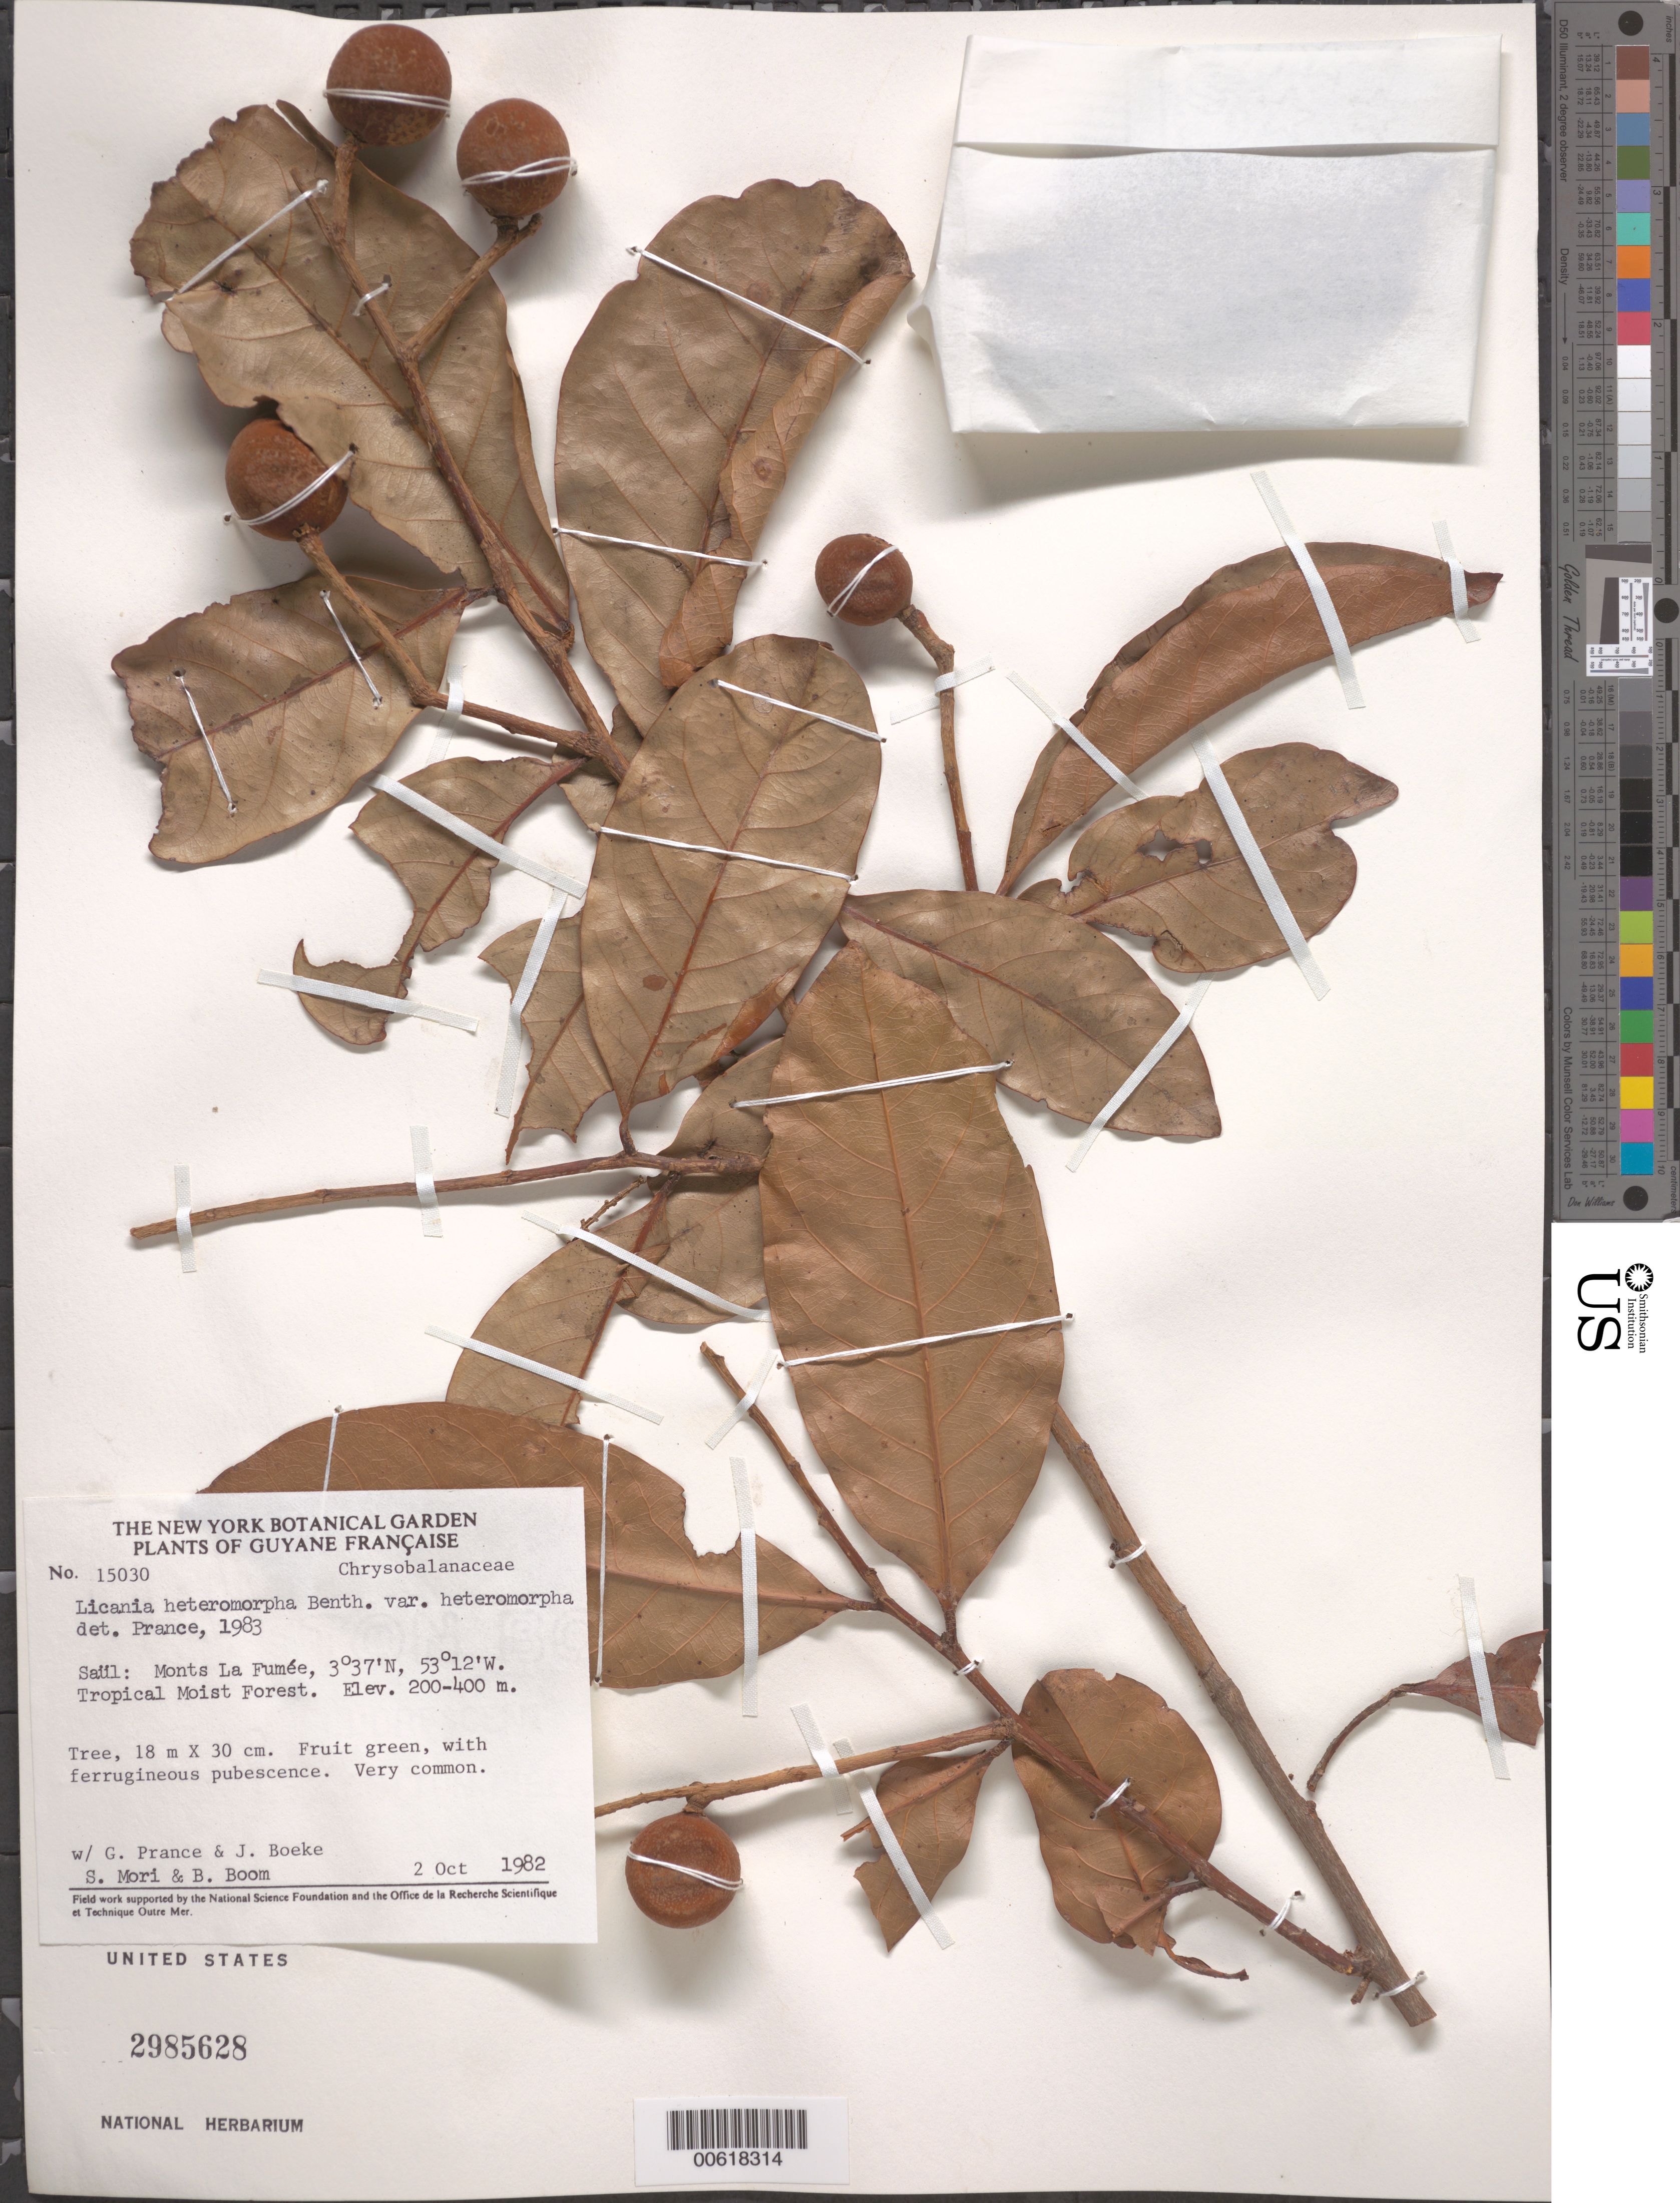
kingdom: Plantae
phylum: Tracheophyta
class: Magnoliopsida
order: Malpighiales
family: Chrysobalanaceae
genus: Hymenopus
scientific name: Hymenopus heteromorphus var. heteromorphus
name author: (Benth.) Sothers & Prance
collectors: S. Mori, B. M. Boom, G. T. Prance & J. D. Boeke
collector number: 15030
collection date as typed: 2-Oct-82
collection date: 1982-10-02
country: French Guiana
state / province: Saint-Laurent-du-Maroni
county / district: Saül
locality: Saül, Monts La Fumée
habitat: Tropical moist forest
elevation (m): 200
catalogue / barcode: US 2985628